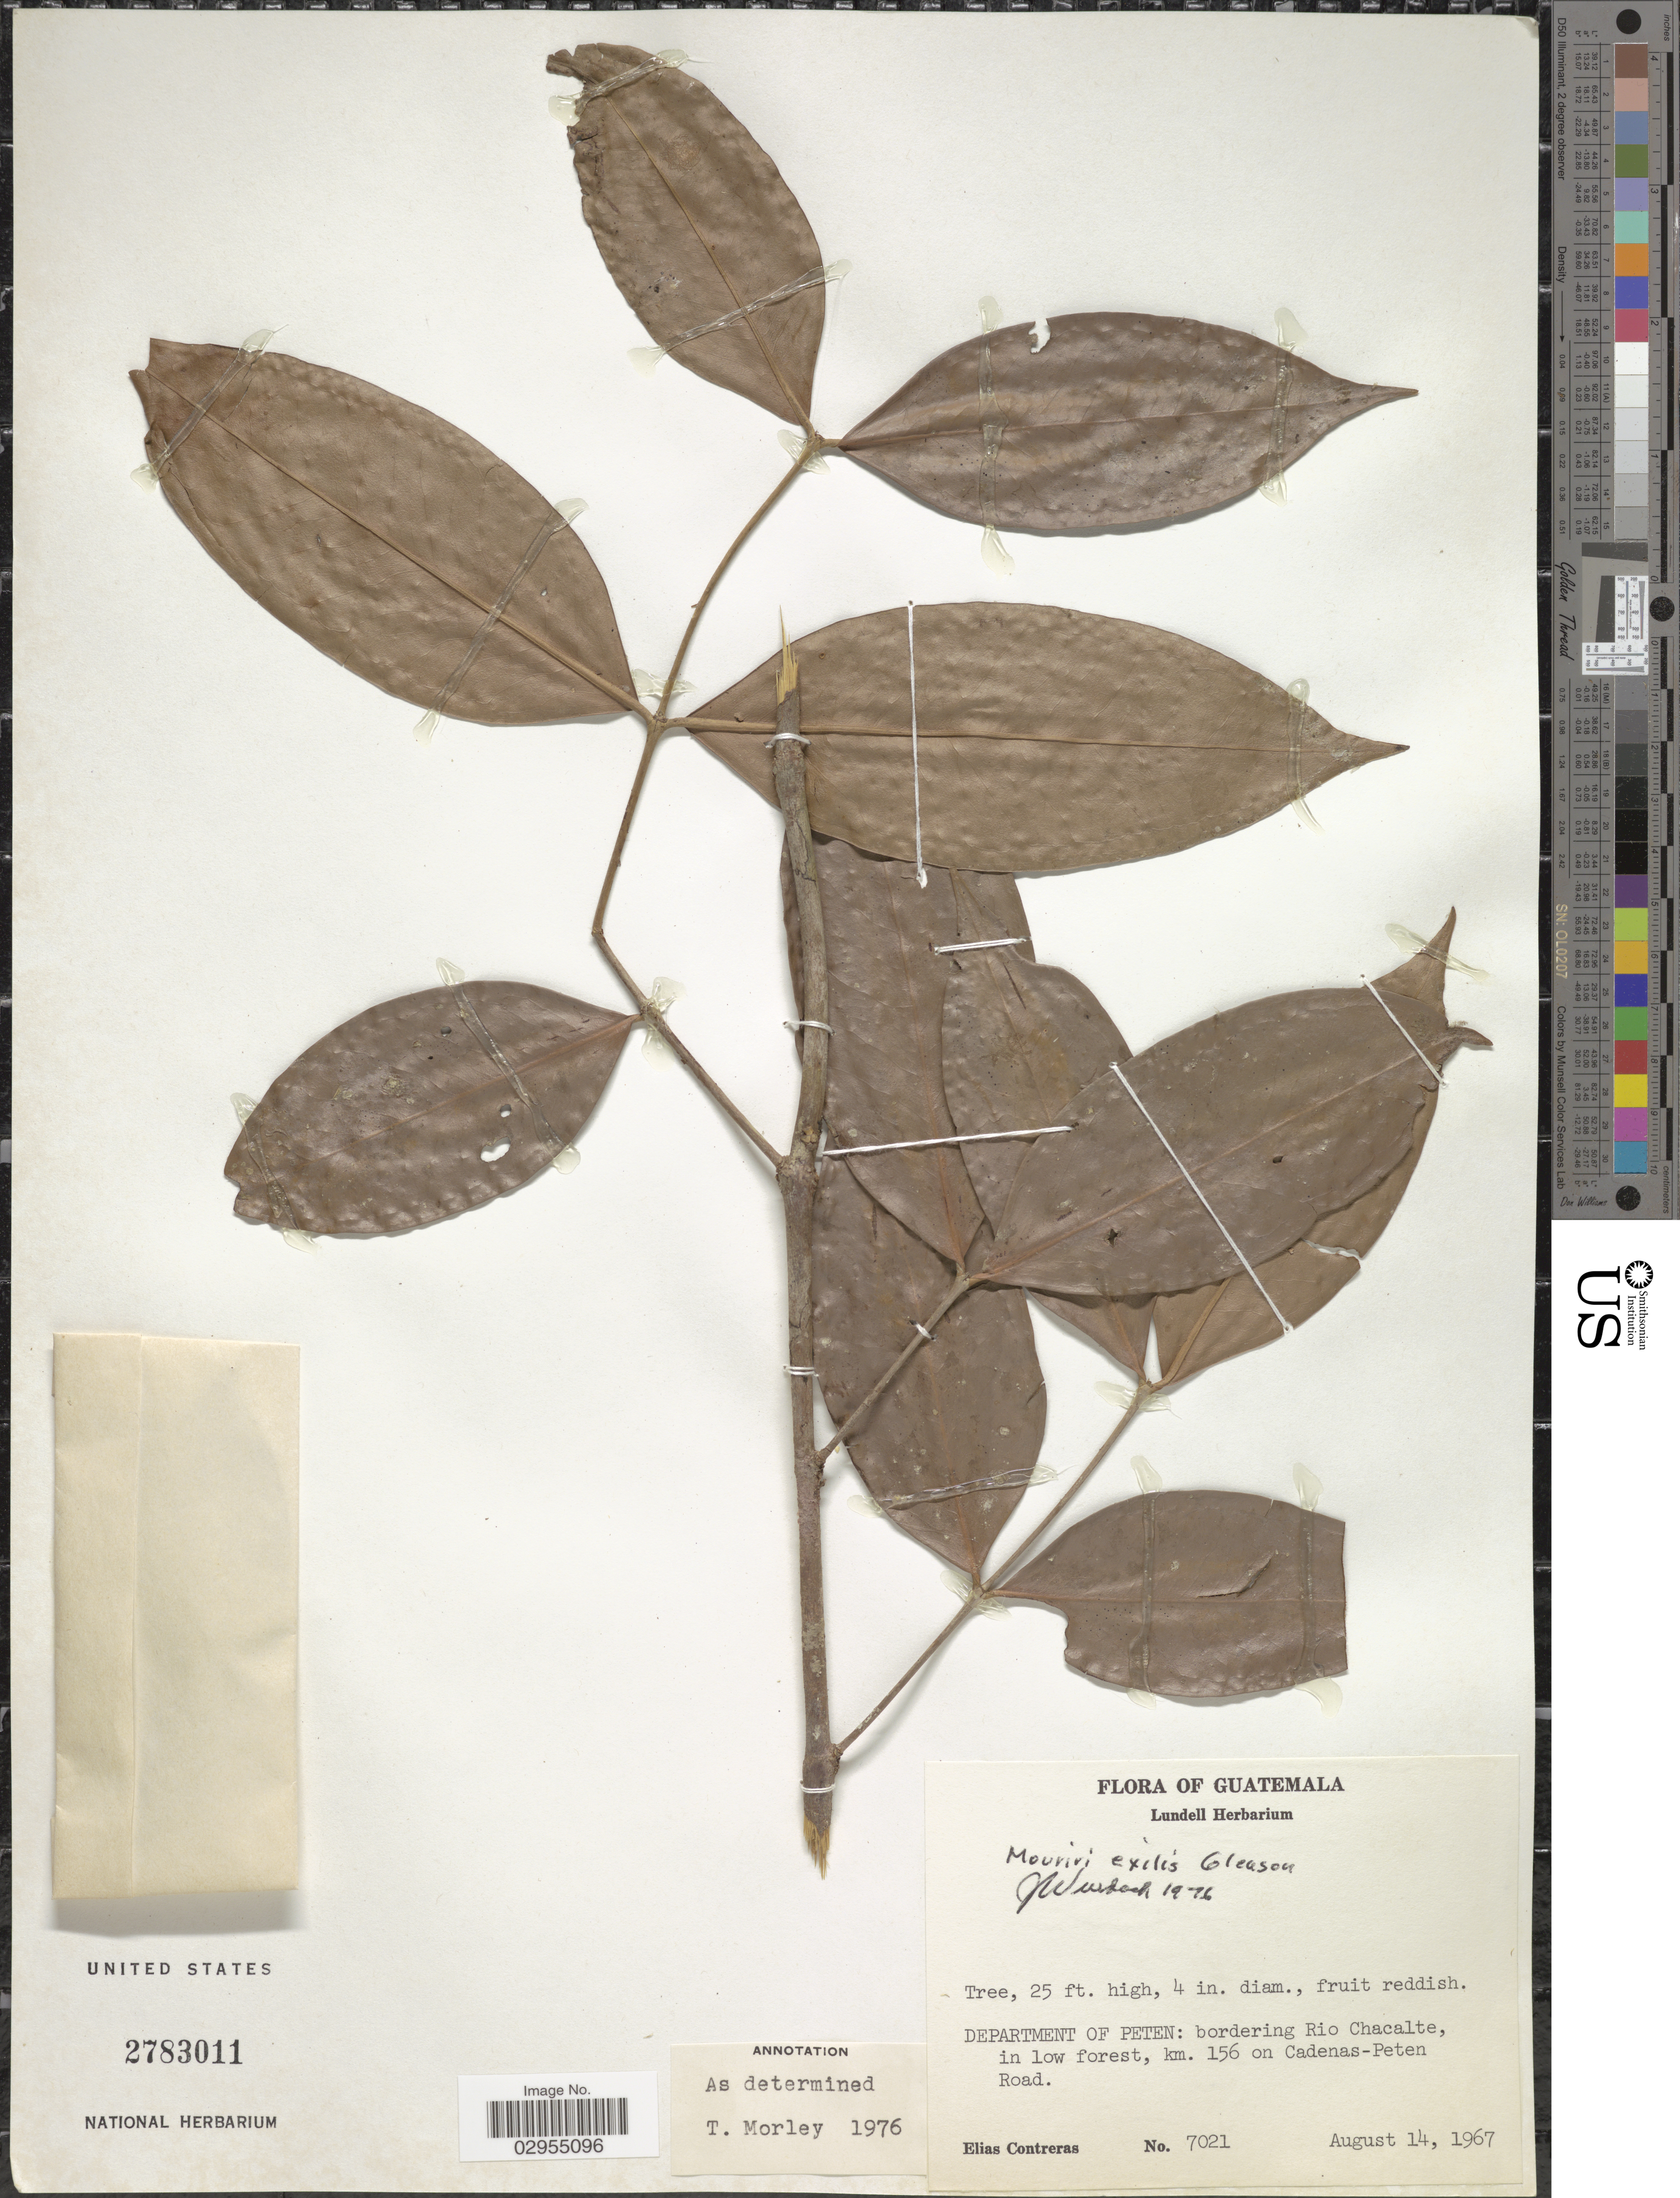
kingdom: Plantae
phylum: Tracheophyta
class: Magnoliopsida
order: Myrtales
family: Melastomataceae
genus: Mouriri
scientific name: Mouriri exilis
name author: Gleason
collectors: E. Contreras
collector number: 7021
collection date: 1967-08-14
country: Guatemala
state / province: El Petén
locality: Department of Peten: Bbordering Rio Chacalte, in low forest, km. 156 on Cadenas-Peten Road.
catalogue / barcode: US 2783011